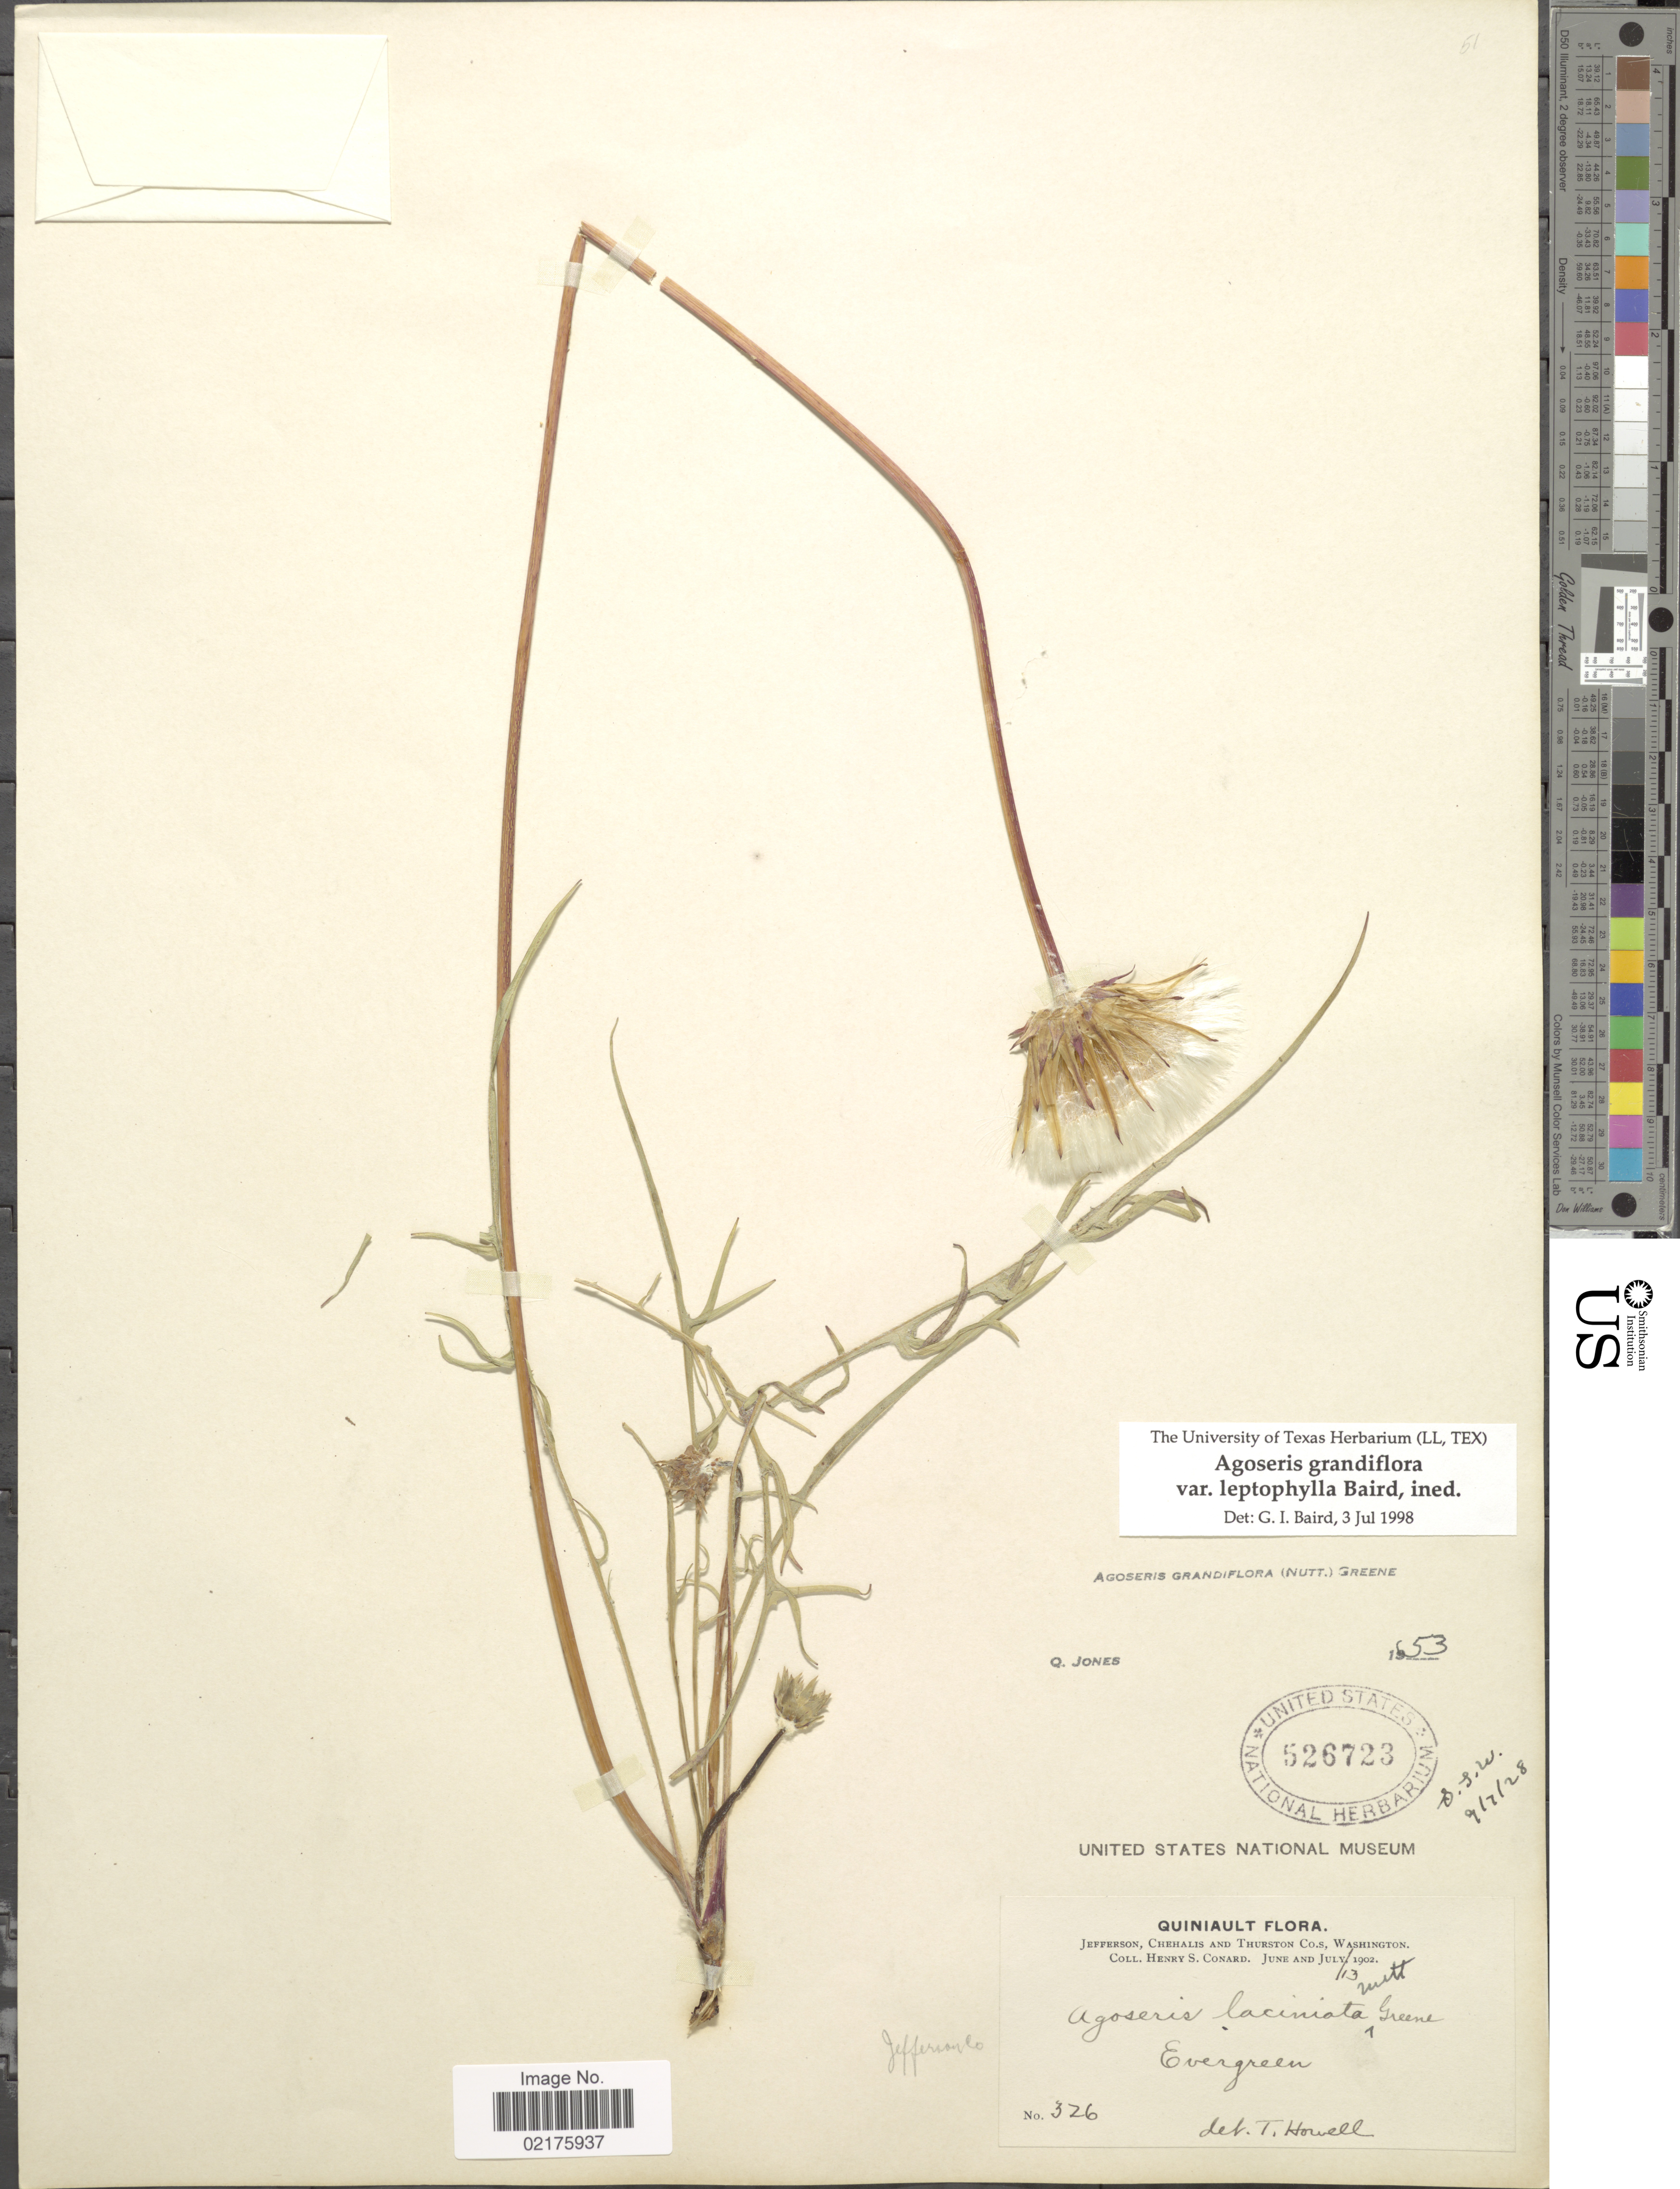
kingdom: Plantae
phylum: Tracheophyta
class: Magnoliopsida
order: Asterales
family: Asteraceae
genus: Agoseris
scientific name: Agoseris grandiflora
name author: (Nutt.) Greene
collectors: H. Conrad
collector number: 326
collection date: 1902-07-13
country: United States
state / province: Washington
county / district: Thurston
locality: Quiniault, Jefferson, Chehalis and Thurston Co., S. Washington, Evergreen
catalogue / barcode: US 526723